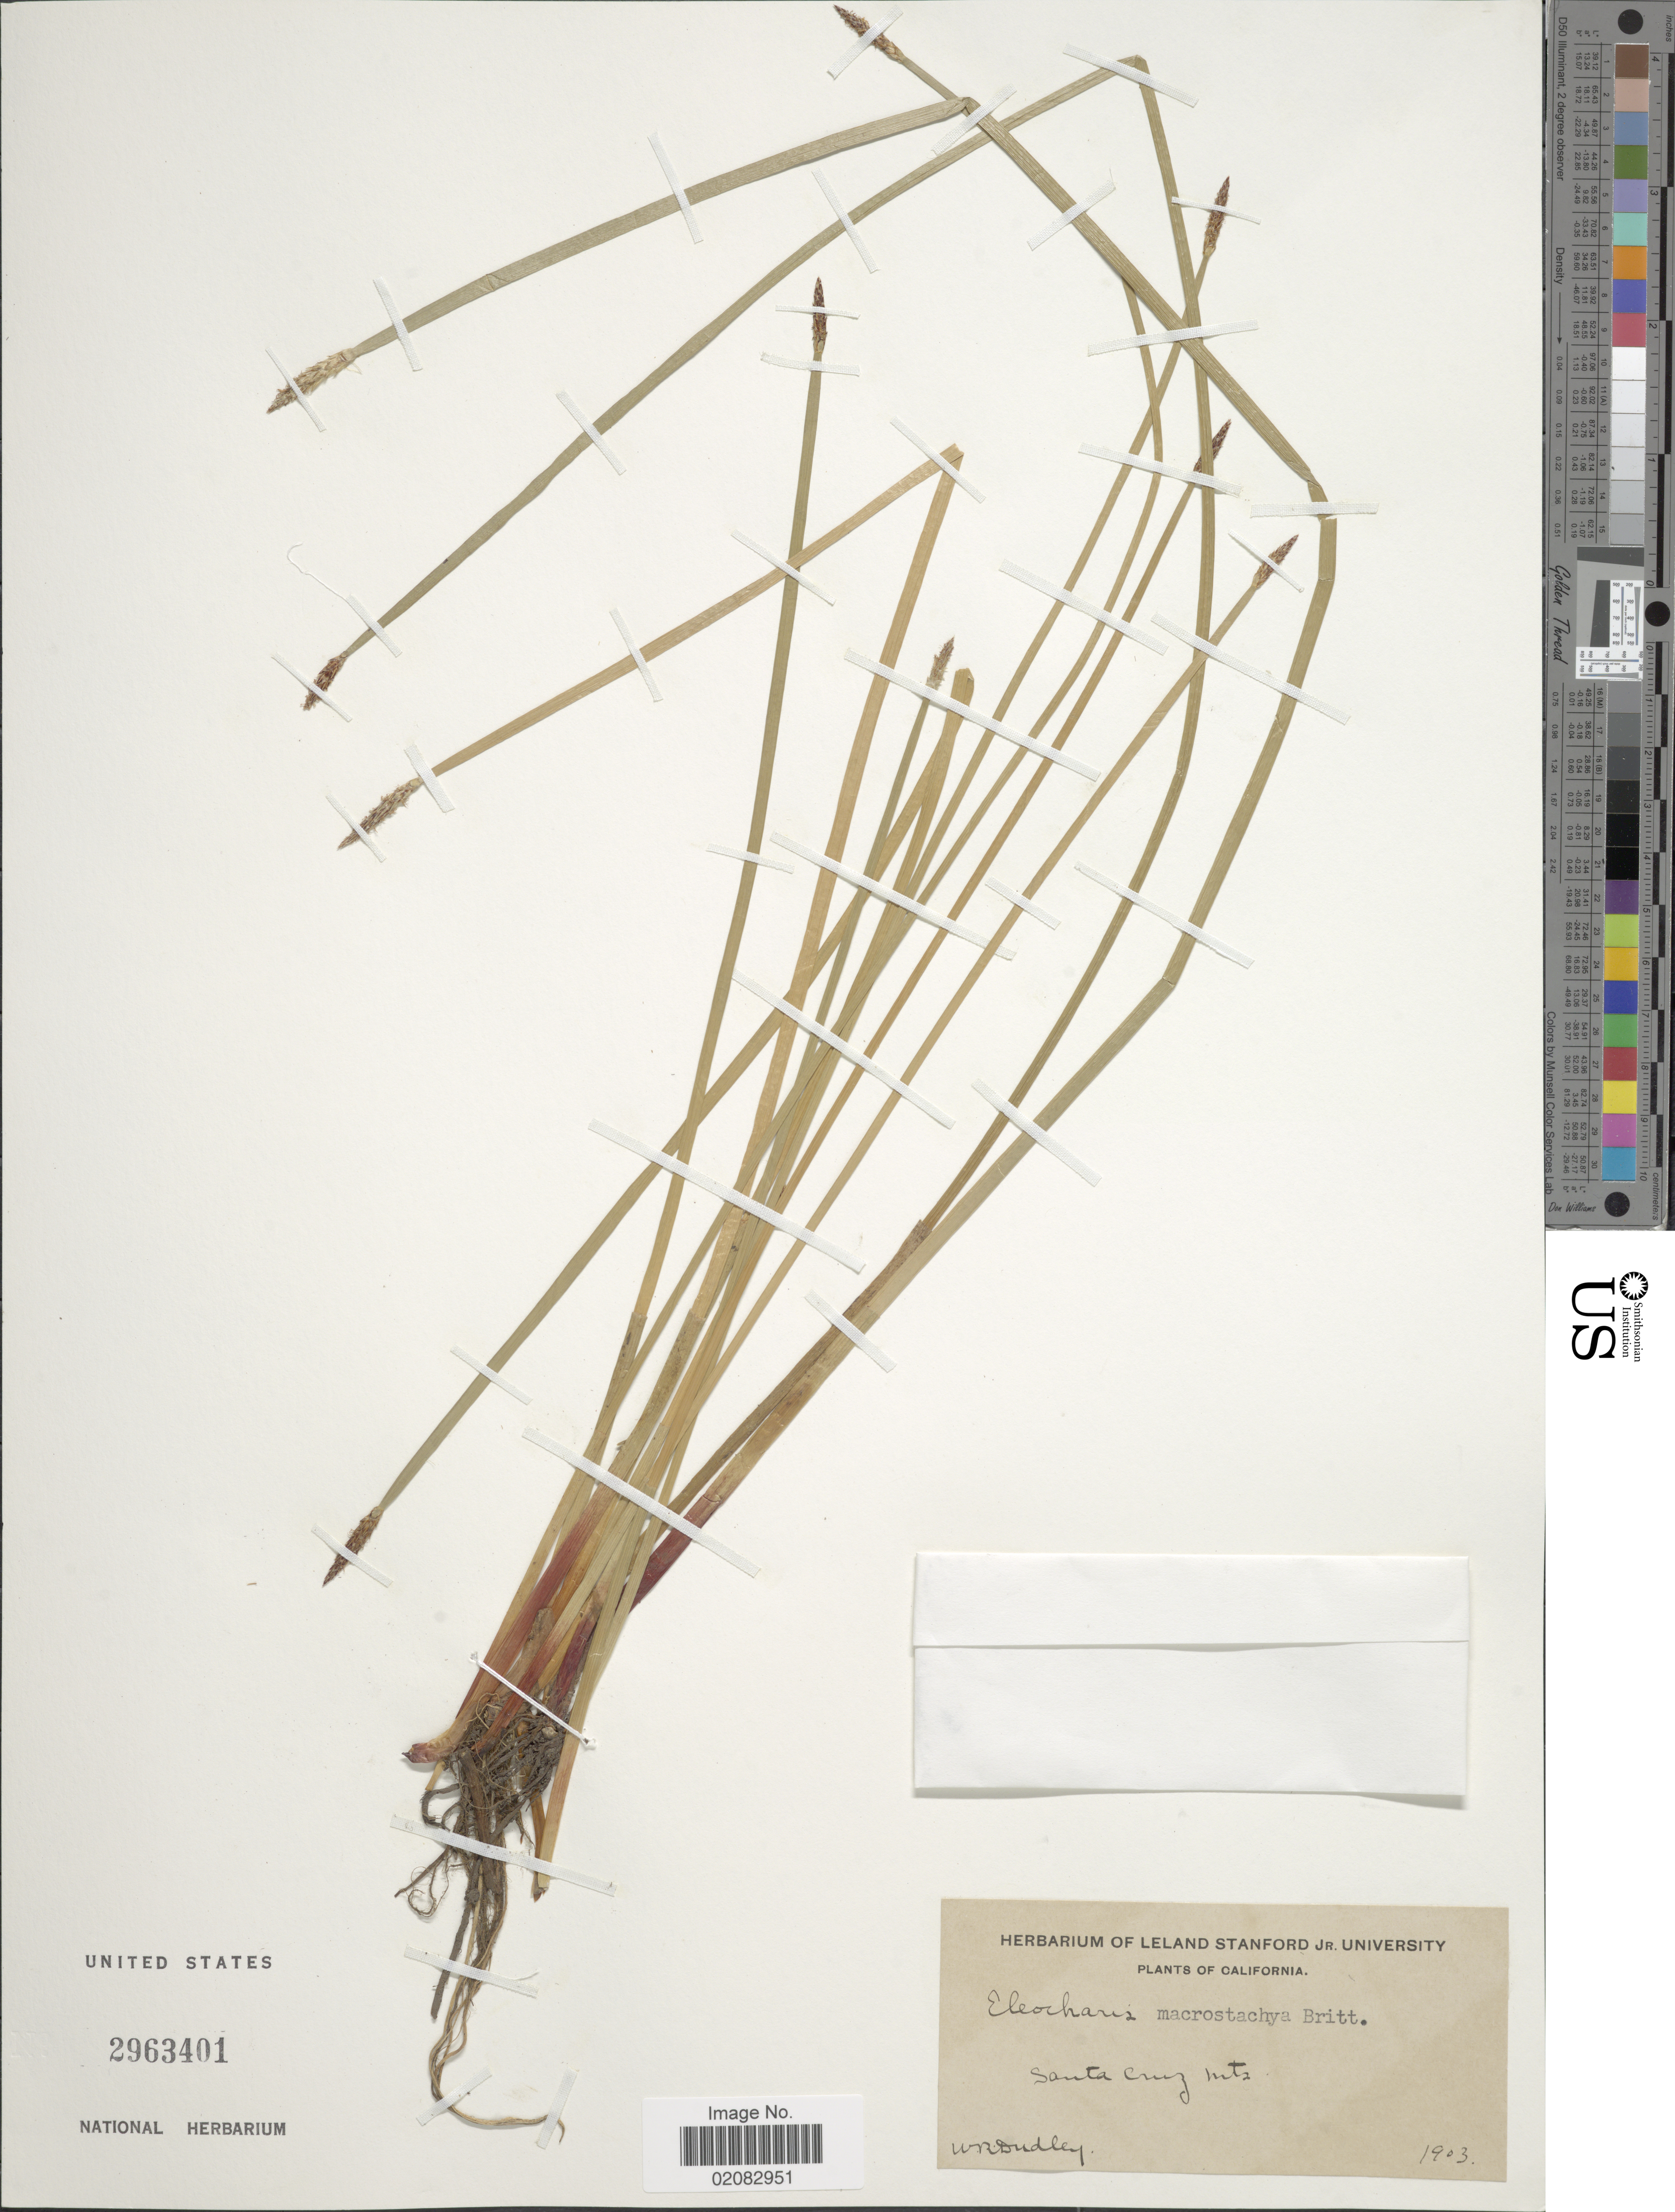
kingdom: Plantae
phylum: Tracheophyta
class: Liliopsida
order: Poales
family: Cyperaceae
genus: Eleocharis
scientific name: Eleocharis macrostachya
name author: Britton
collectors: W. Dudley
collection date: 1903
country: United States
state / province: California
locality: Santa Cruz Mts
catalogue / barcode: US 2963401